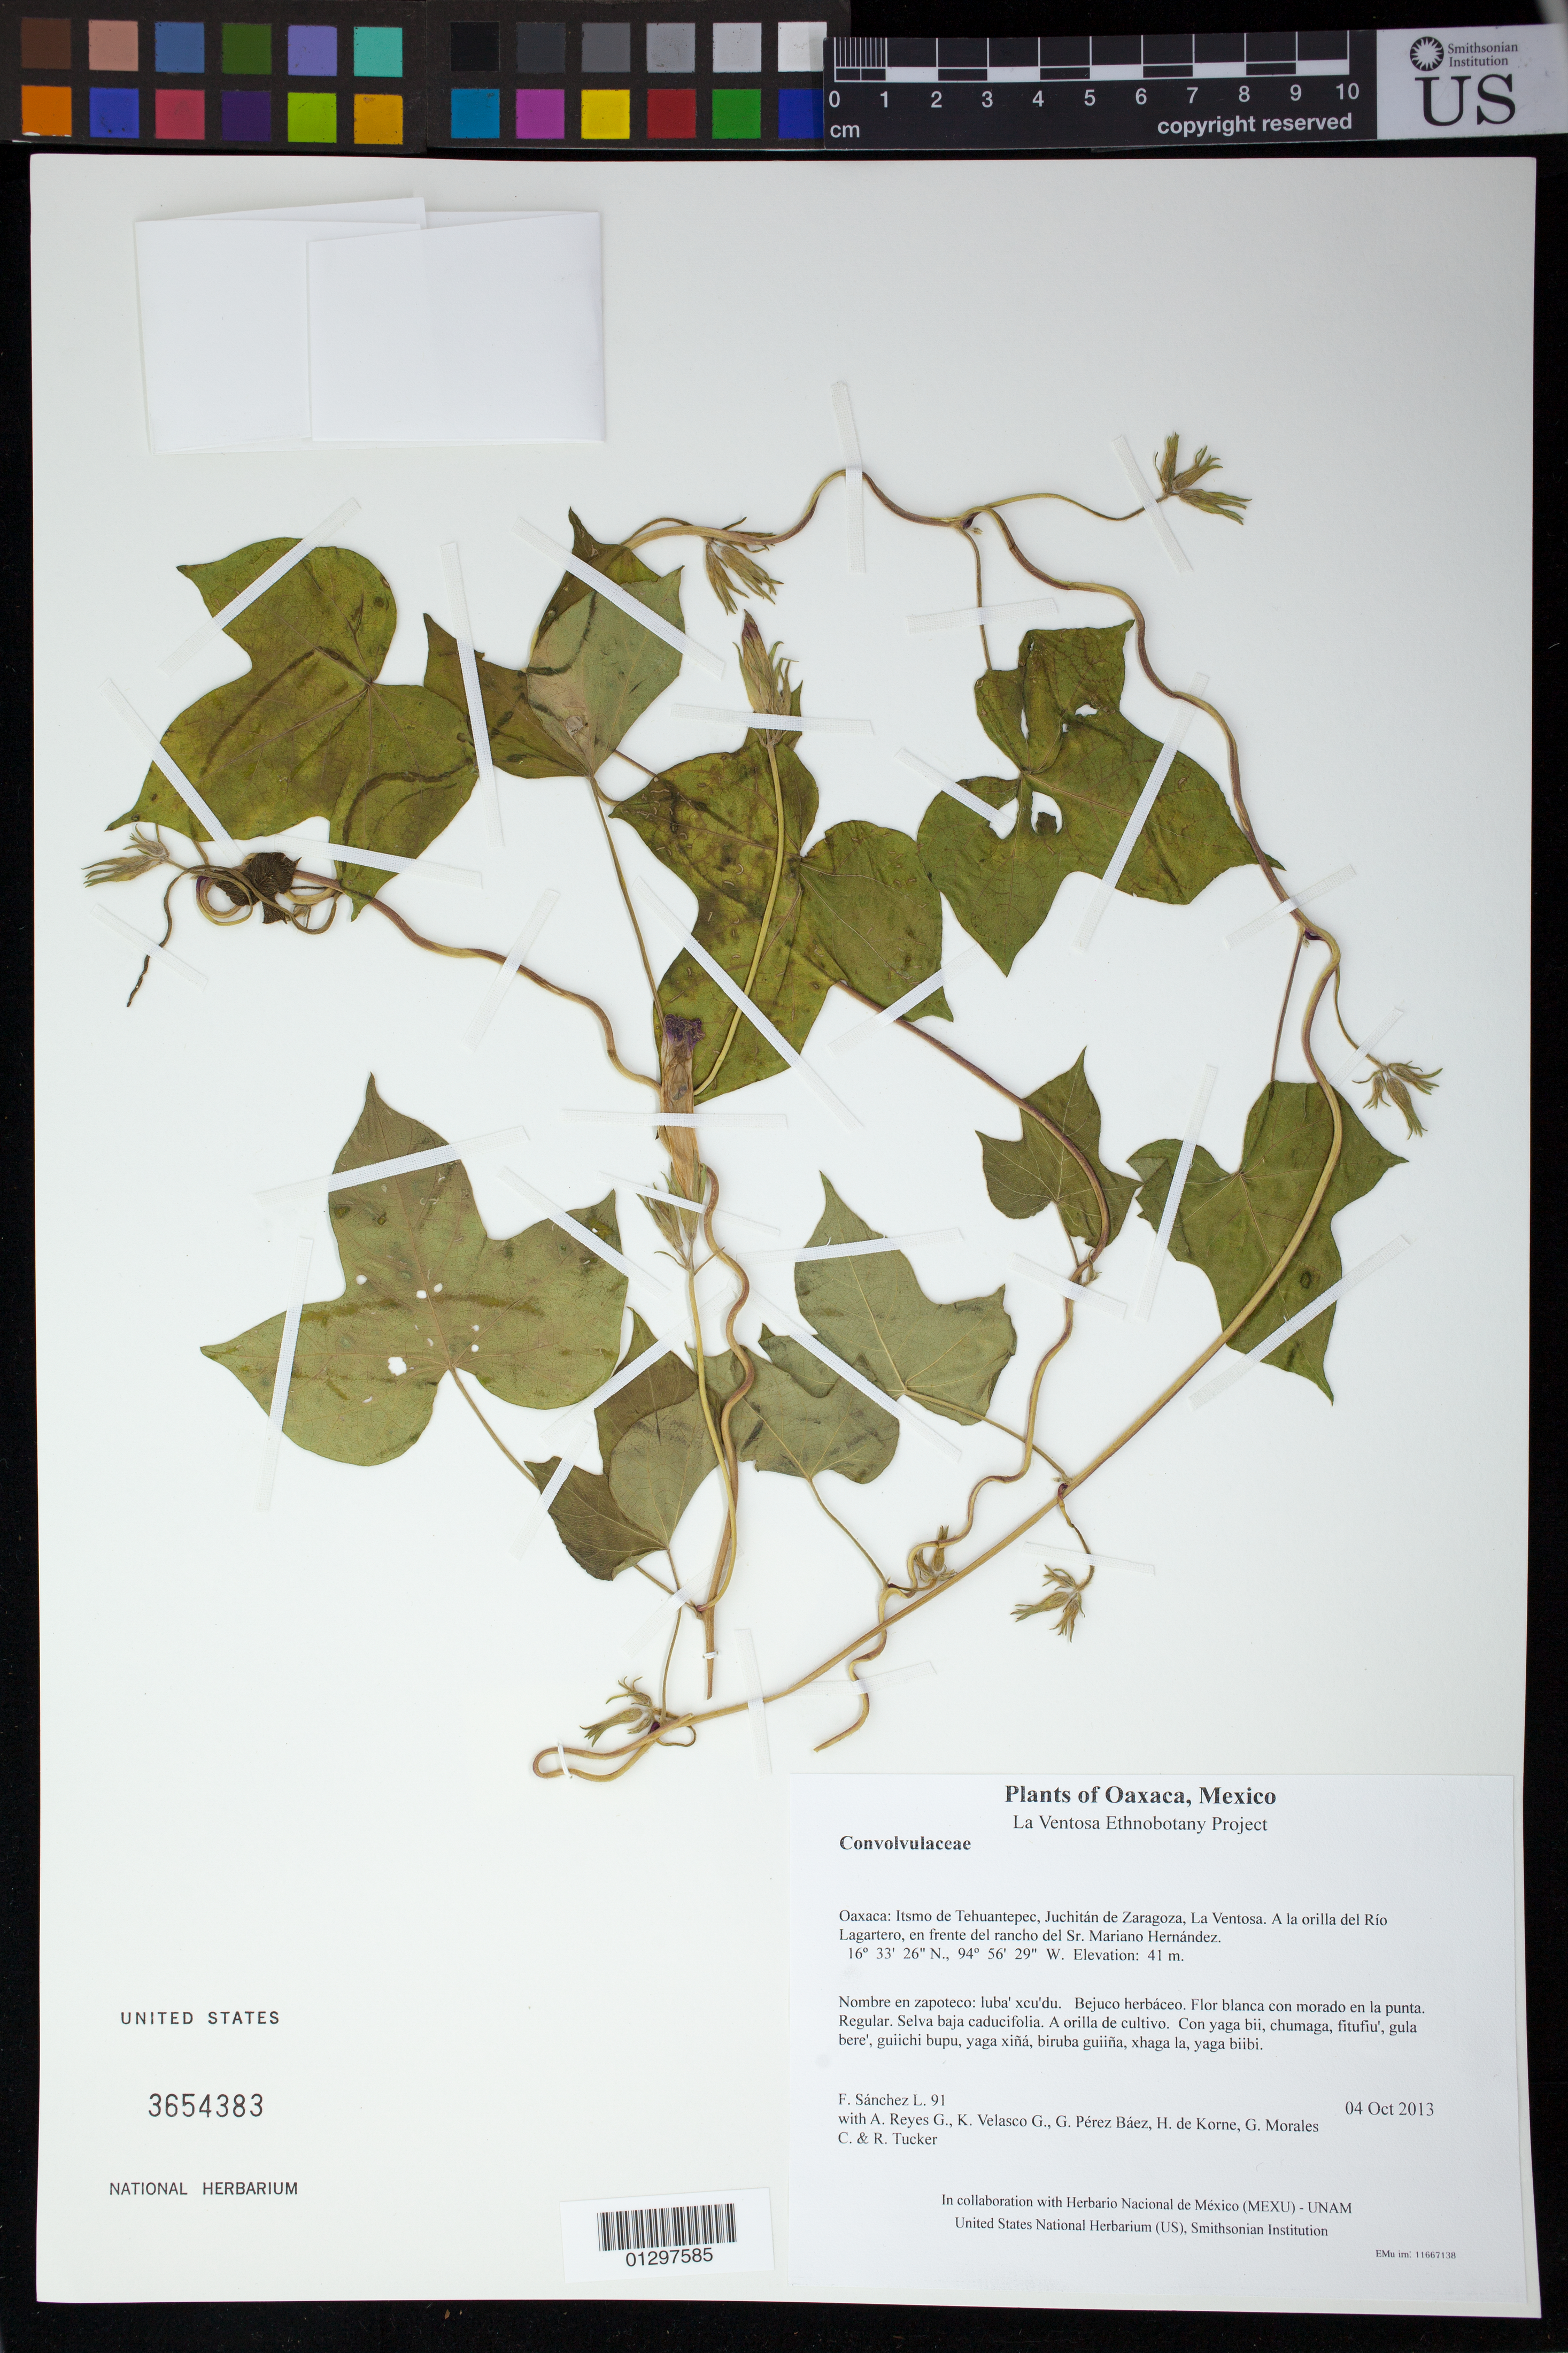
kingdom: Plantae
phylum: Tracheophyta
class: Magnoliopsida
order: Solanales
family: Convolvulaceae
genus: Ipomoea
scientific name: Ipomoea nil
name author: (L.) Roth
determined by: Velasco G., Kenia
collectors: F. Sánchez L., A. Reyes G., K. Velasco G., G. Pérez Báez, H. de Korne, G. Morales C. & R. Tucker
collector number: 91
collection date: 2013-10-04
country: Mexico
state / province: Oaxaca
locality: Itsmo de Tehuantepec, Juchitán de Zaragoza, La Ventosa. A la orilla del Río Lagartero, en frente del rancho del Sr. Mariano Hernández.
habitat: Selva baja caducifolia. A orilla de cultivo.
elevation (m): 41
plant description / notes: JEBOT, MEXU, SERO, US; Luba'. Guie' naquichi' ne punta nagu. Nuu.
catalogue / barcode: US 3654383